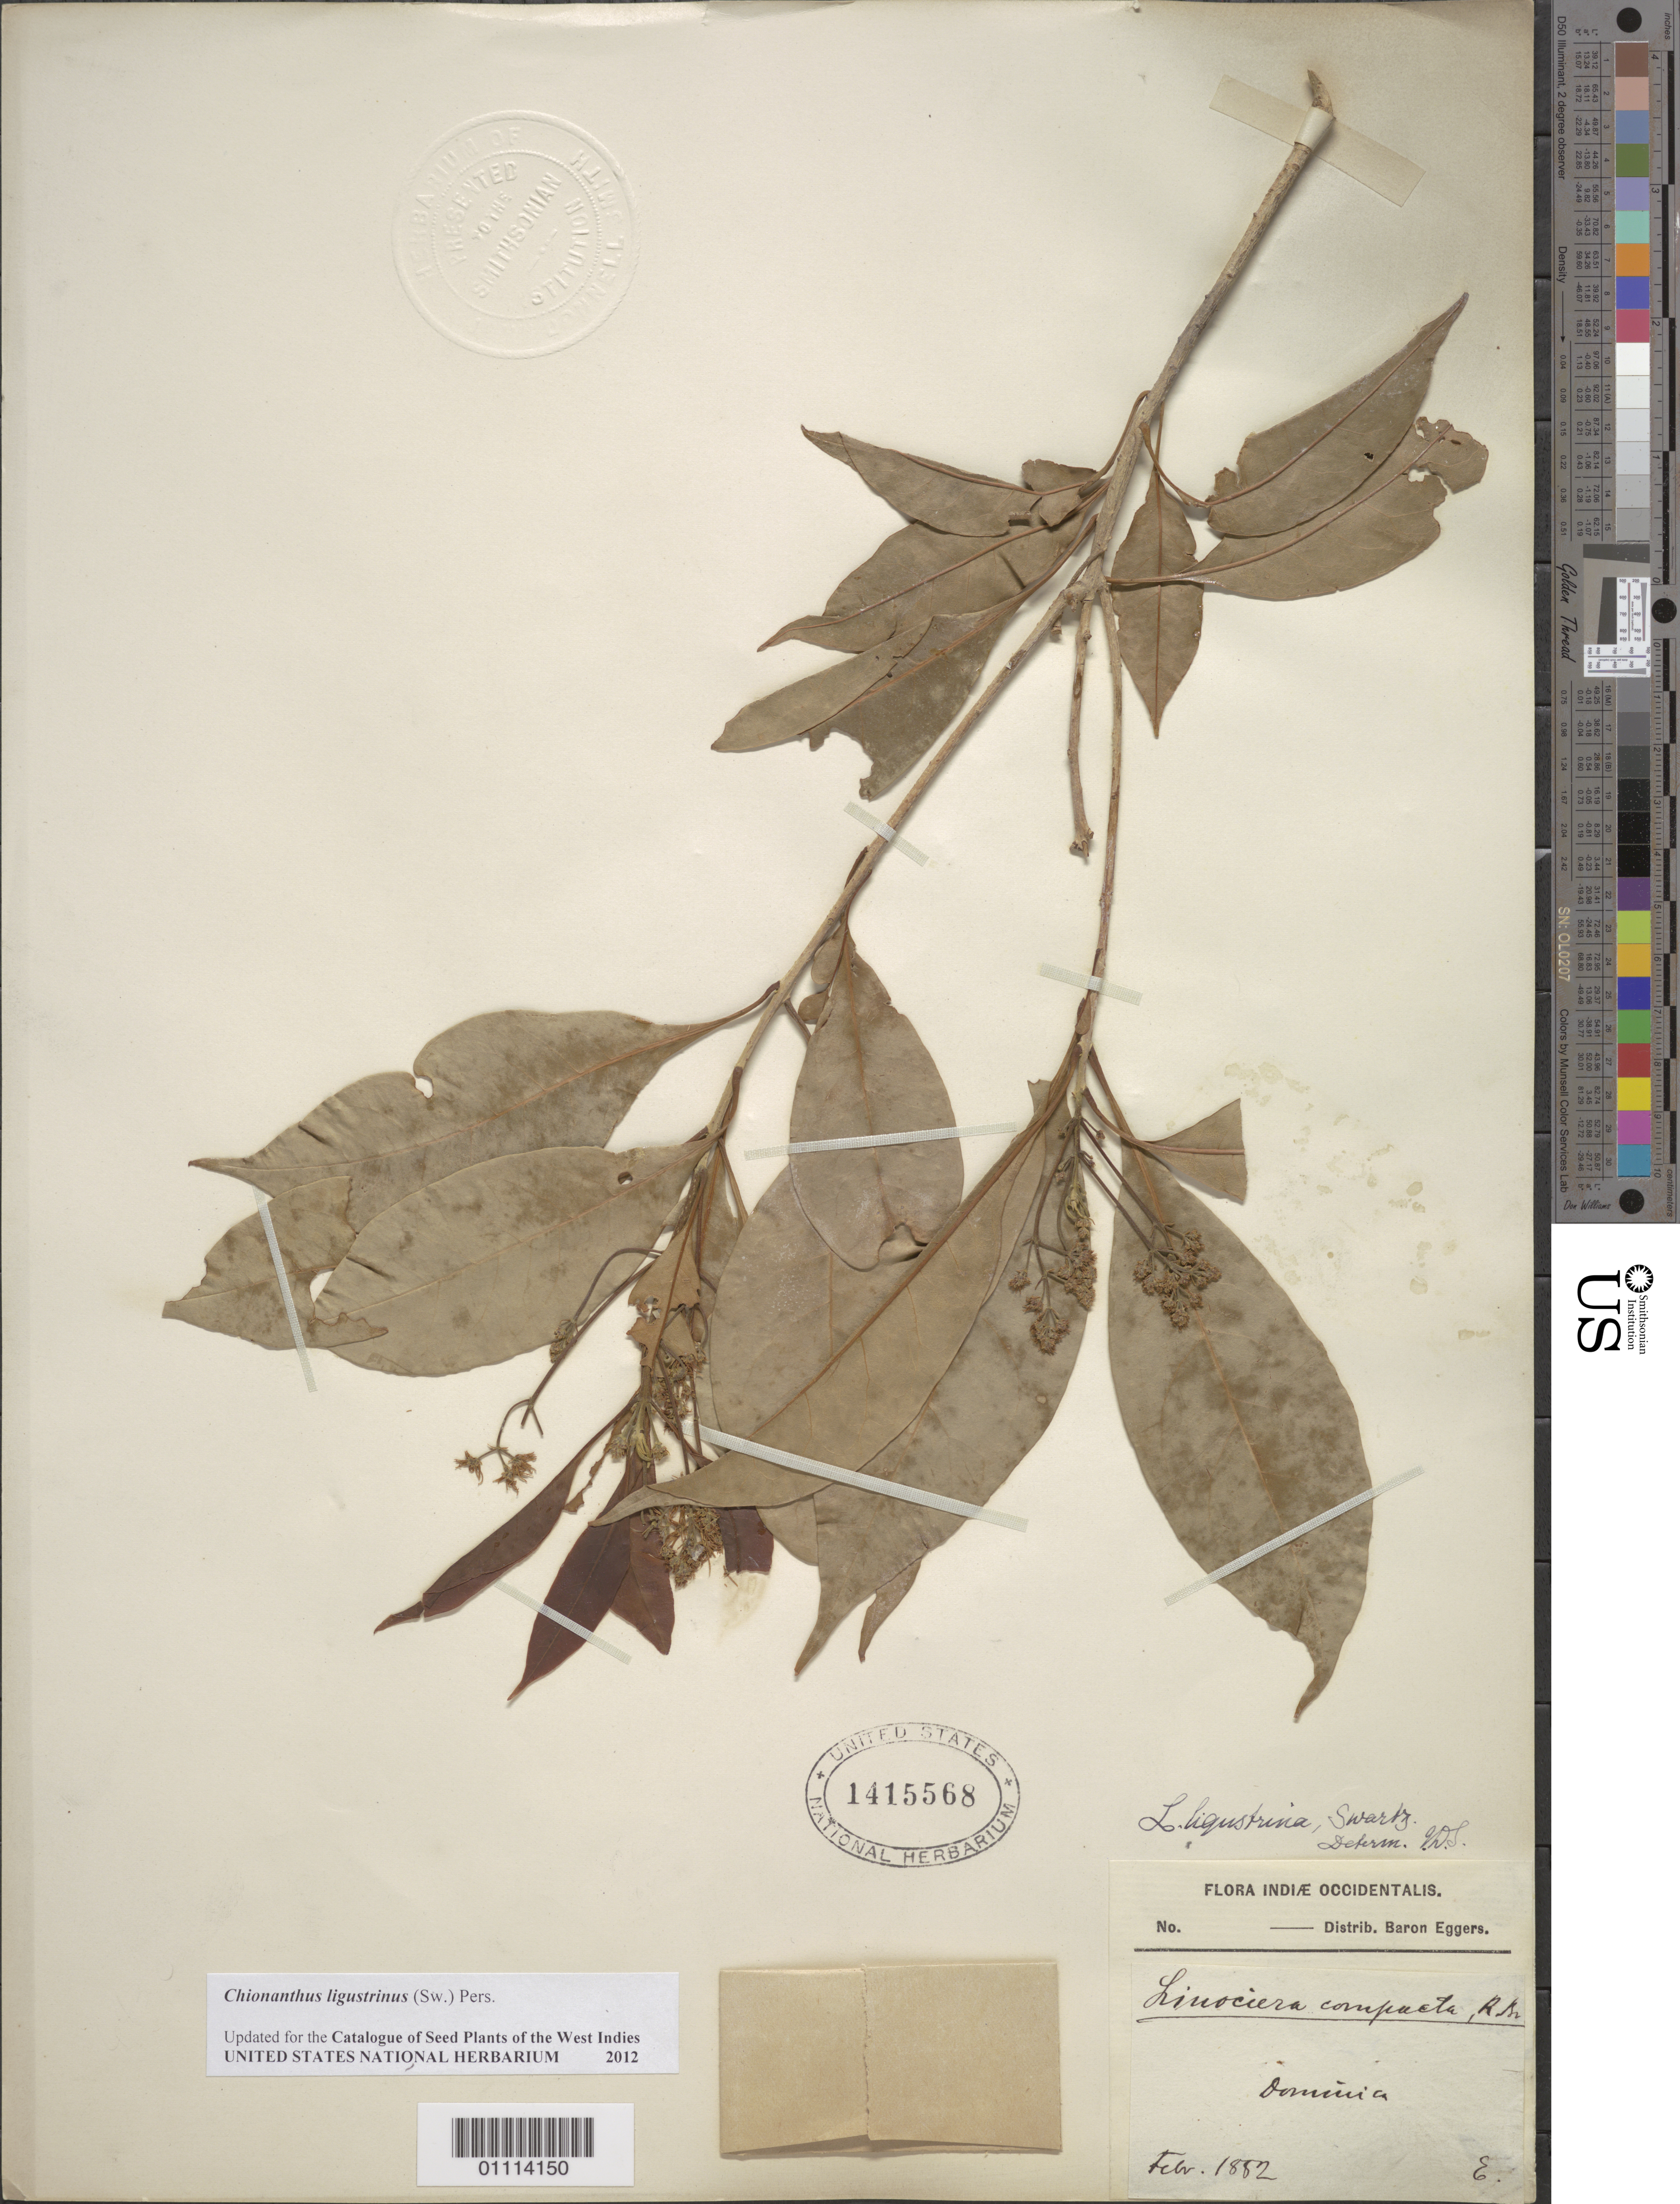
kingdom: Plantae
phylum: Tracheophyta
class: Magnoliopsida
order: Lamiales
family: Oleaceae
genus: Chionanthus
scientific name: Chionanthus ligustrinus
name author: (Sw.) Pers.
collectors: H. F. A. von Eggers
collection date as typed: Feb 1882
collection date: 1882-02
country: Dominica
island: Dominica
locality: Dominica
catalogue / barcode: US 1415568